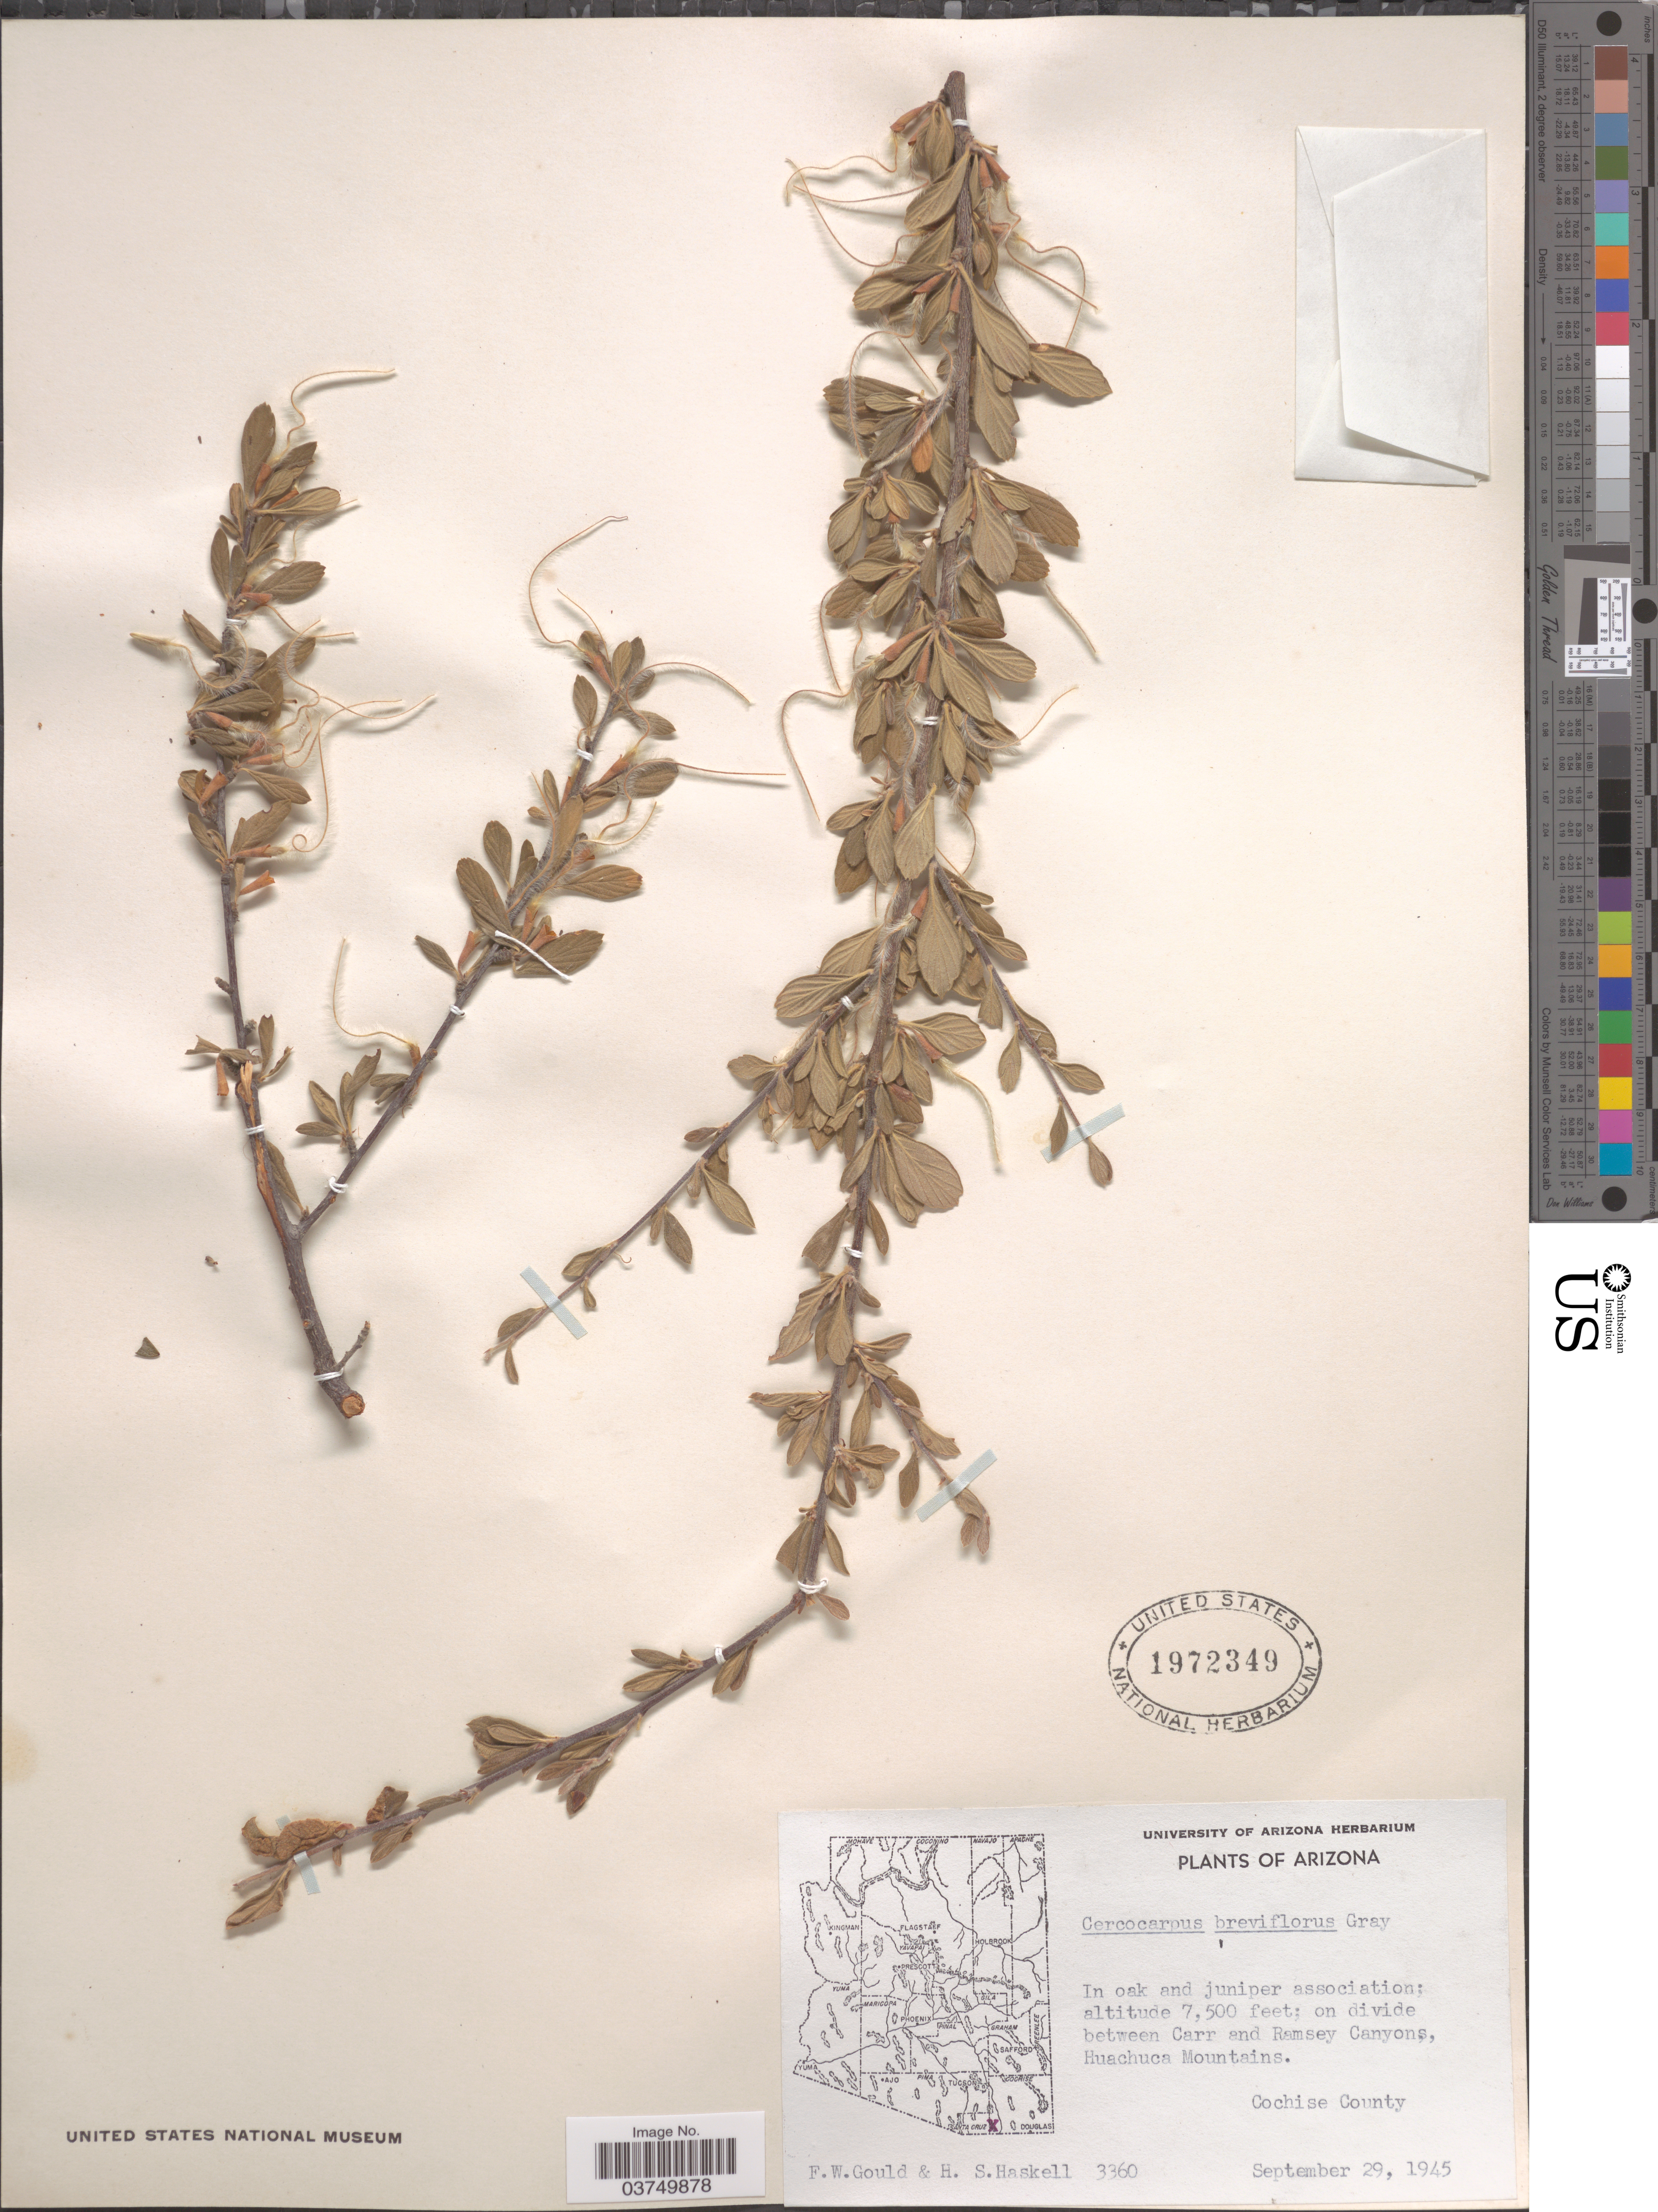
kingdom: Plantae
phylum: Tracheophyta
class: Magnoliopsida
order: Rosales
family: Rosaceae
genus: Cercocarpus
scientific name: Cercocarpus breviflorus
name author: A. Gray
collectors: F. W. Gould & H. Haskell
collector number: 3360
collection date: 1945-09-29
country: United States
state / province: Arizona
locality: In oak and juniper association; on divide between Carr and Ramsey Canyons, Huachuca Mountains. Cochise County.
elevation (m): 2286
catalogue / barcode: US 1972349